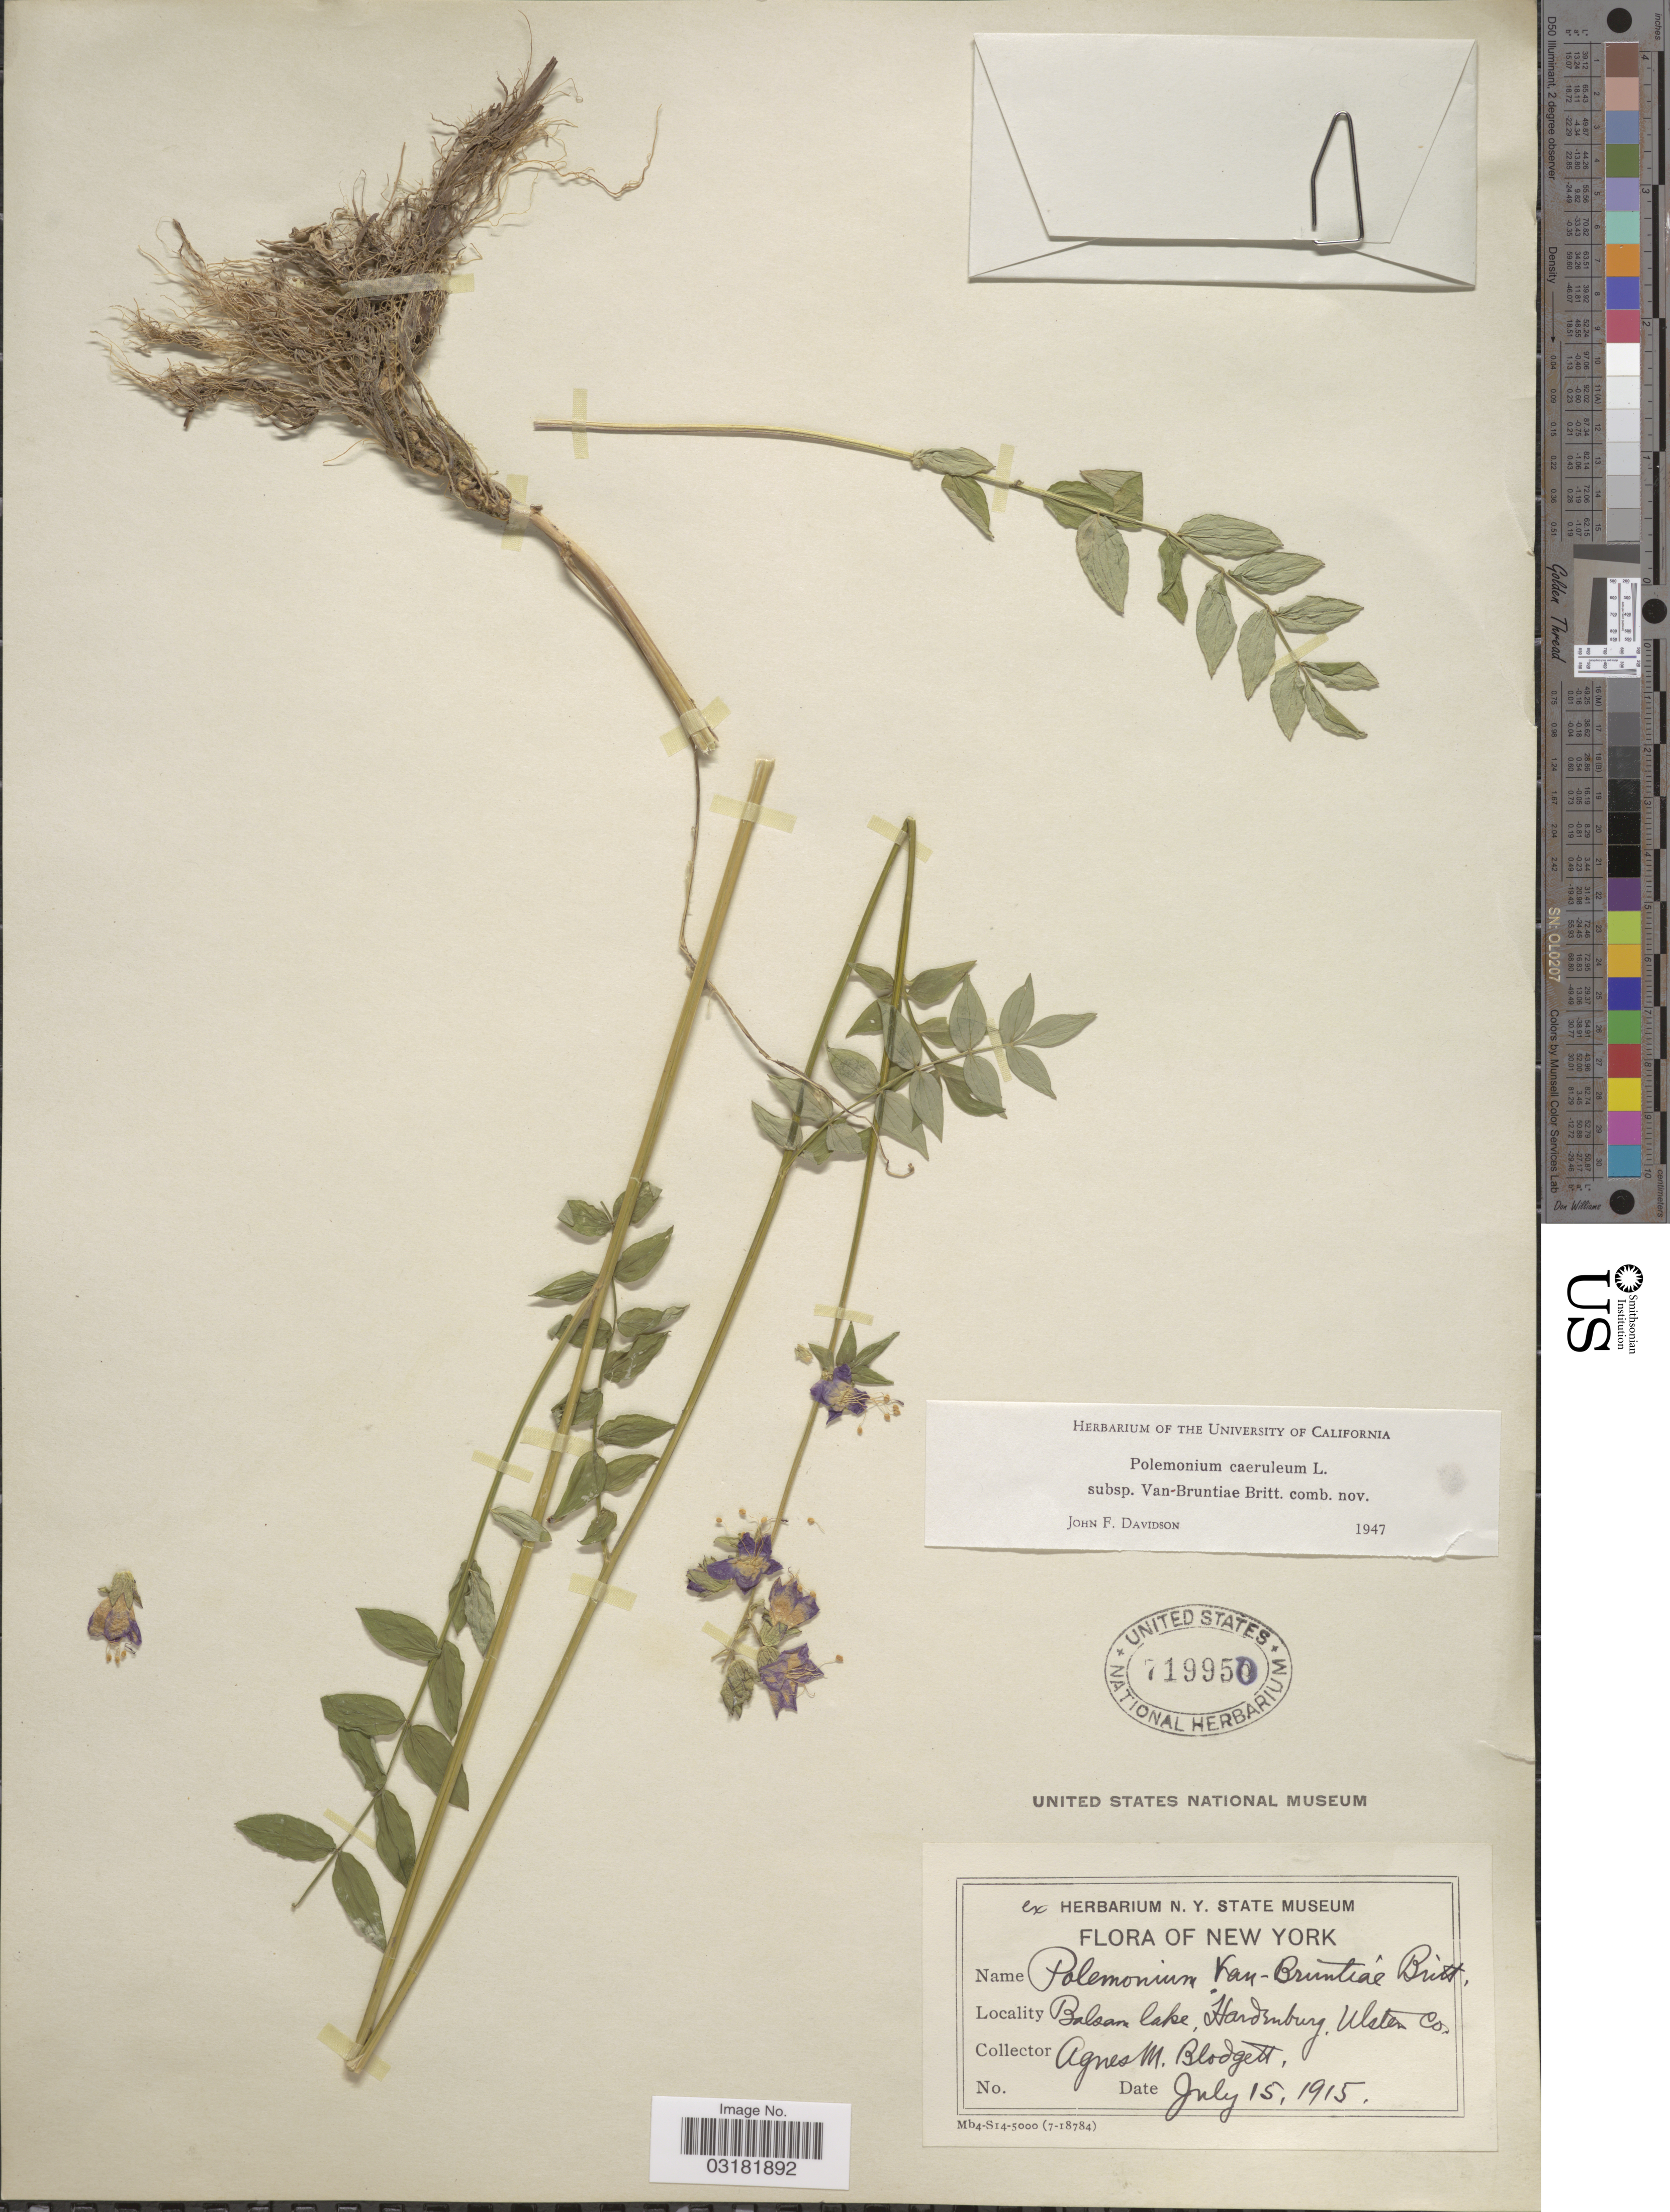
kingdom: Plantae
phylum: Tracheophyta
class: Magnoliopsida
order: Ericales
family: Polemoniaceae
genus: Polemonium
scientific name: Polemonium vanbruntiae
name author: Britton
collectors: A. Blodgett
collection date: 1915-07-15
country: United States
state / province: New York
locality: Balsam lake, Hardenburg, Ulsten Co.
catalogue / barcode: US 719950